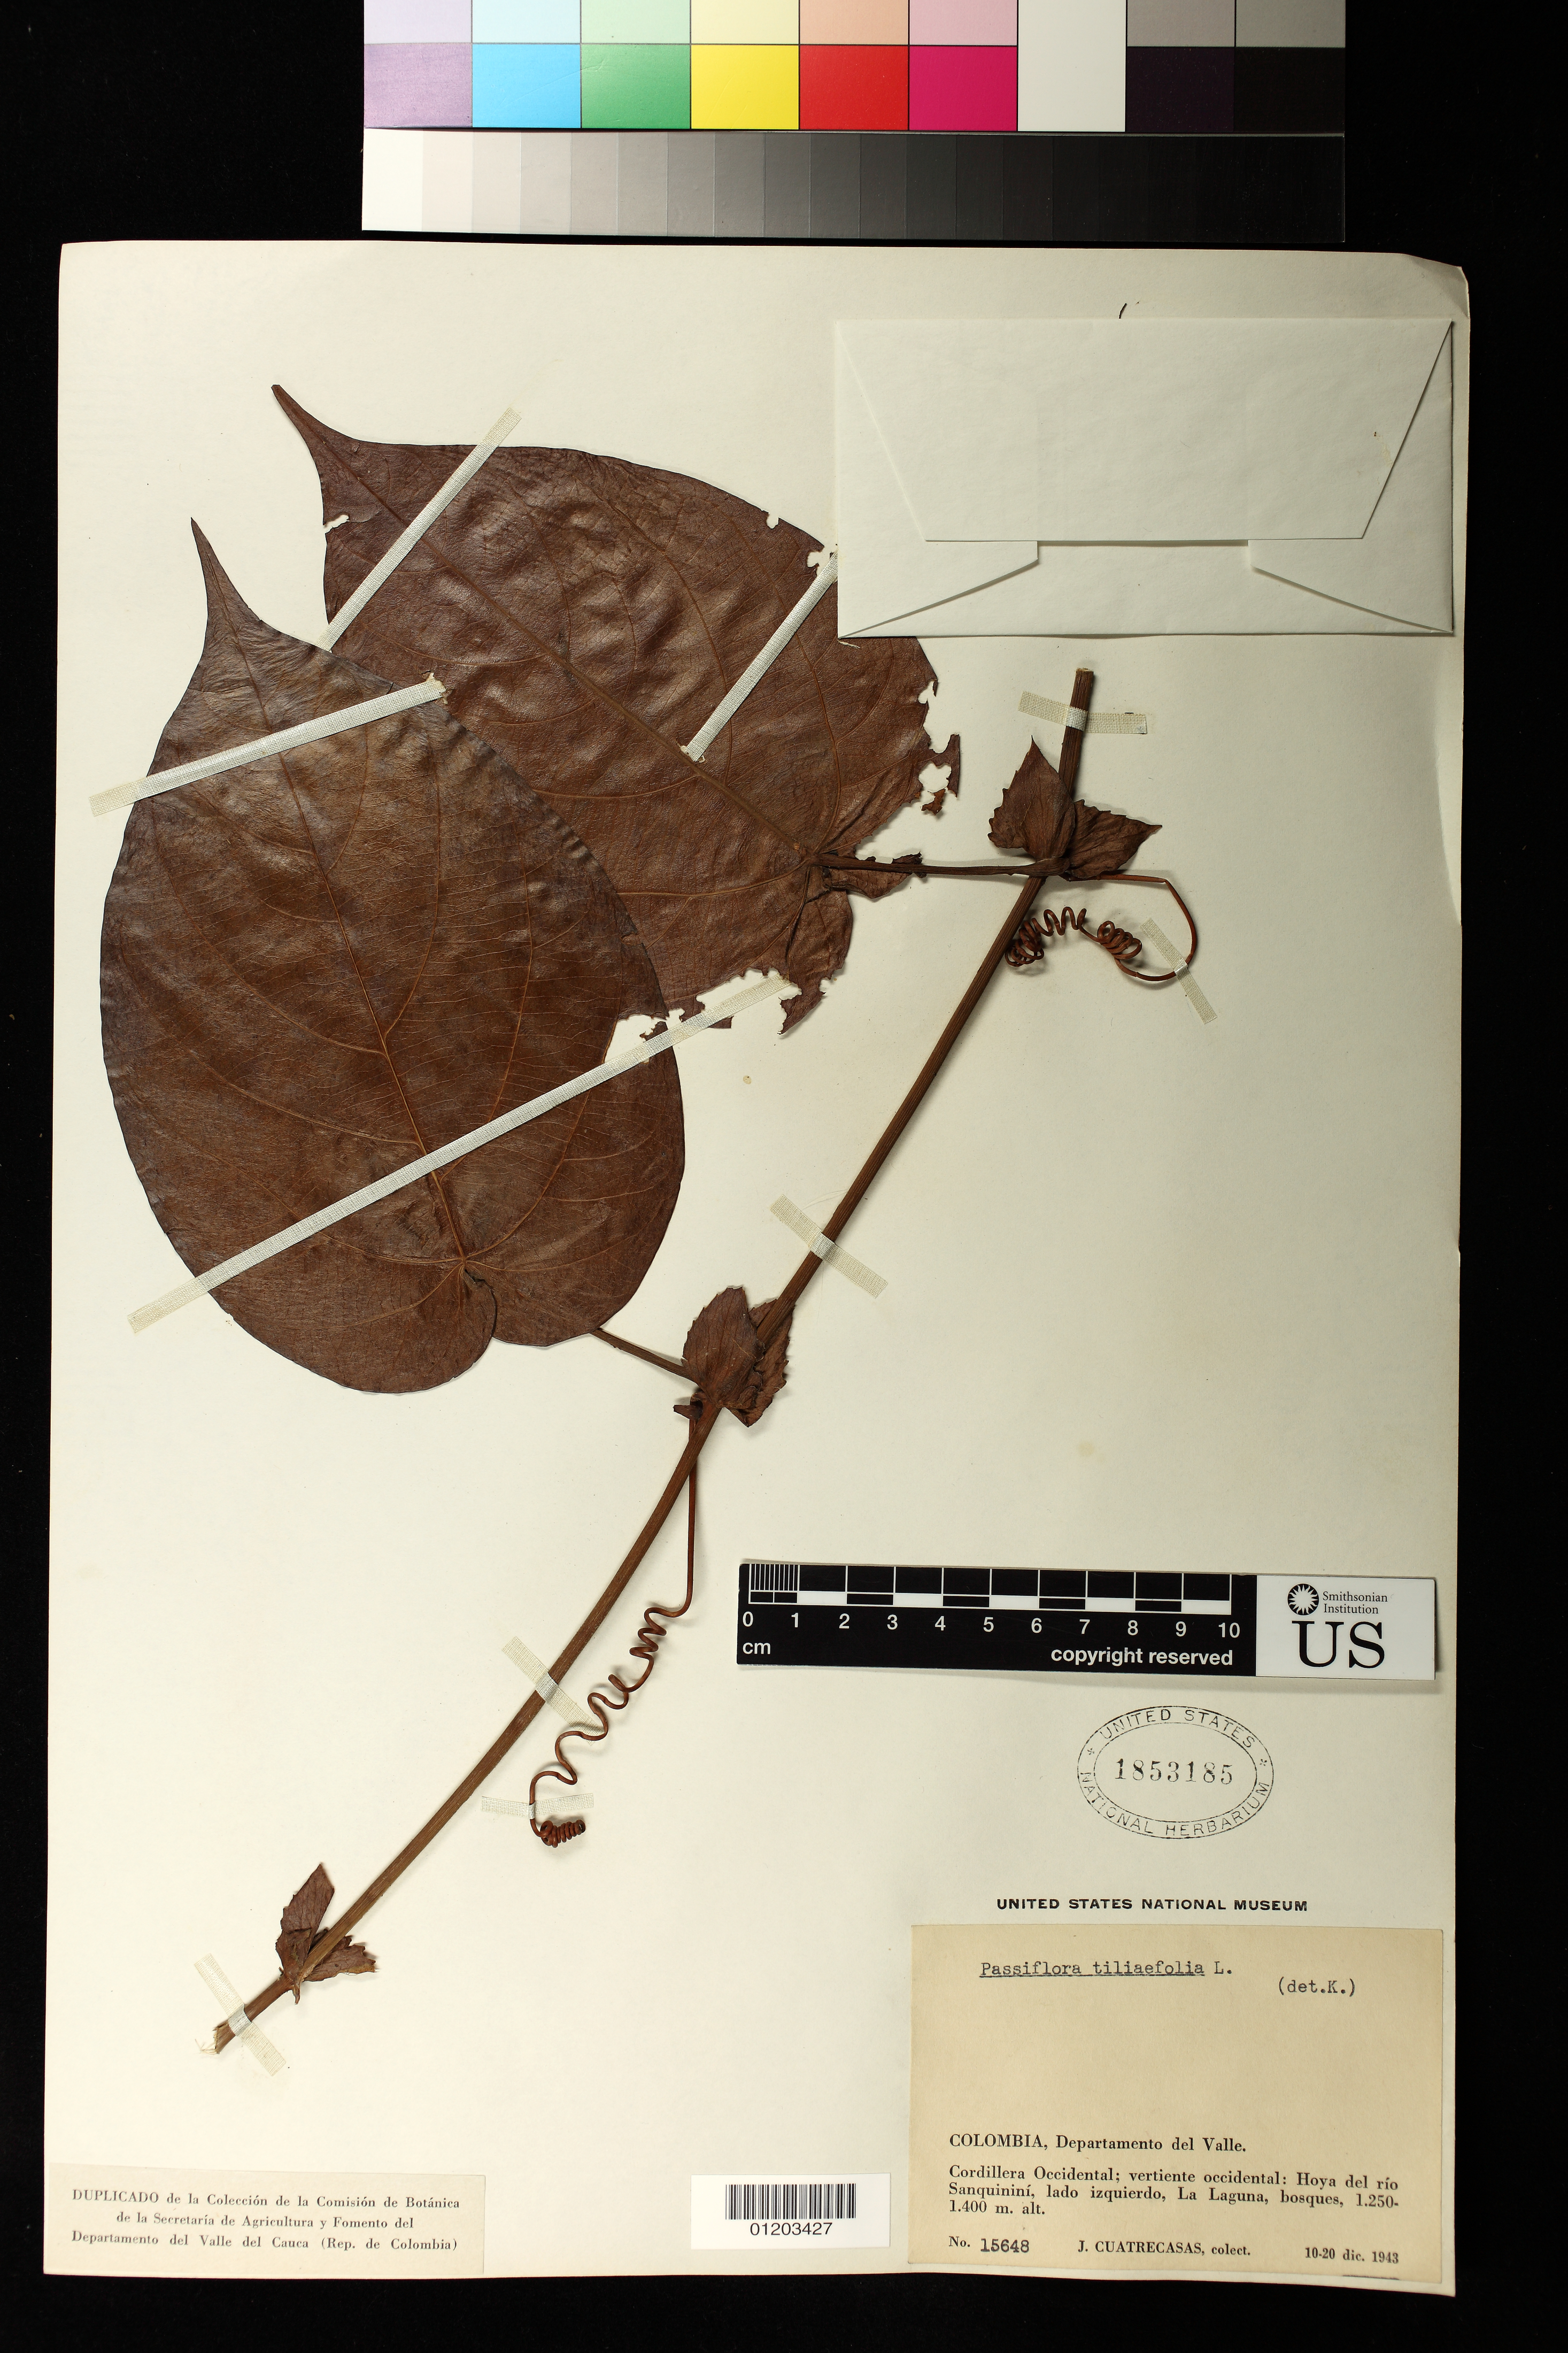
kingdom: Plantae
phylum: Tracheophyta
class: Magnoliopsida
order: Malpighiales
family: Passifloraceae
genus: Passiflora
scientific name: Passiflora tiliifolia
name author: L.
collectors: J. Cuatrecasas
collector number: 15648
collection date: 1943-10-20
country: Colombia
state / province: Valle del Cauca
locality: Cordillera Occidental; vertiente occidental: Hoya del rio Sanquinini lado izquierdo, La Laguna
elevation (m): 1250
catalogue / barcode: US 1853185